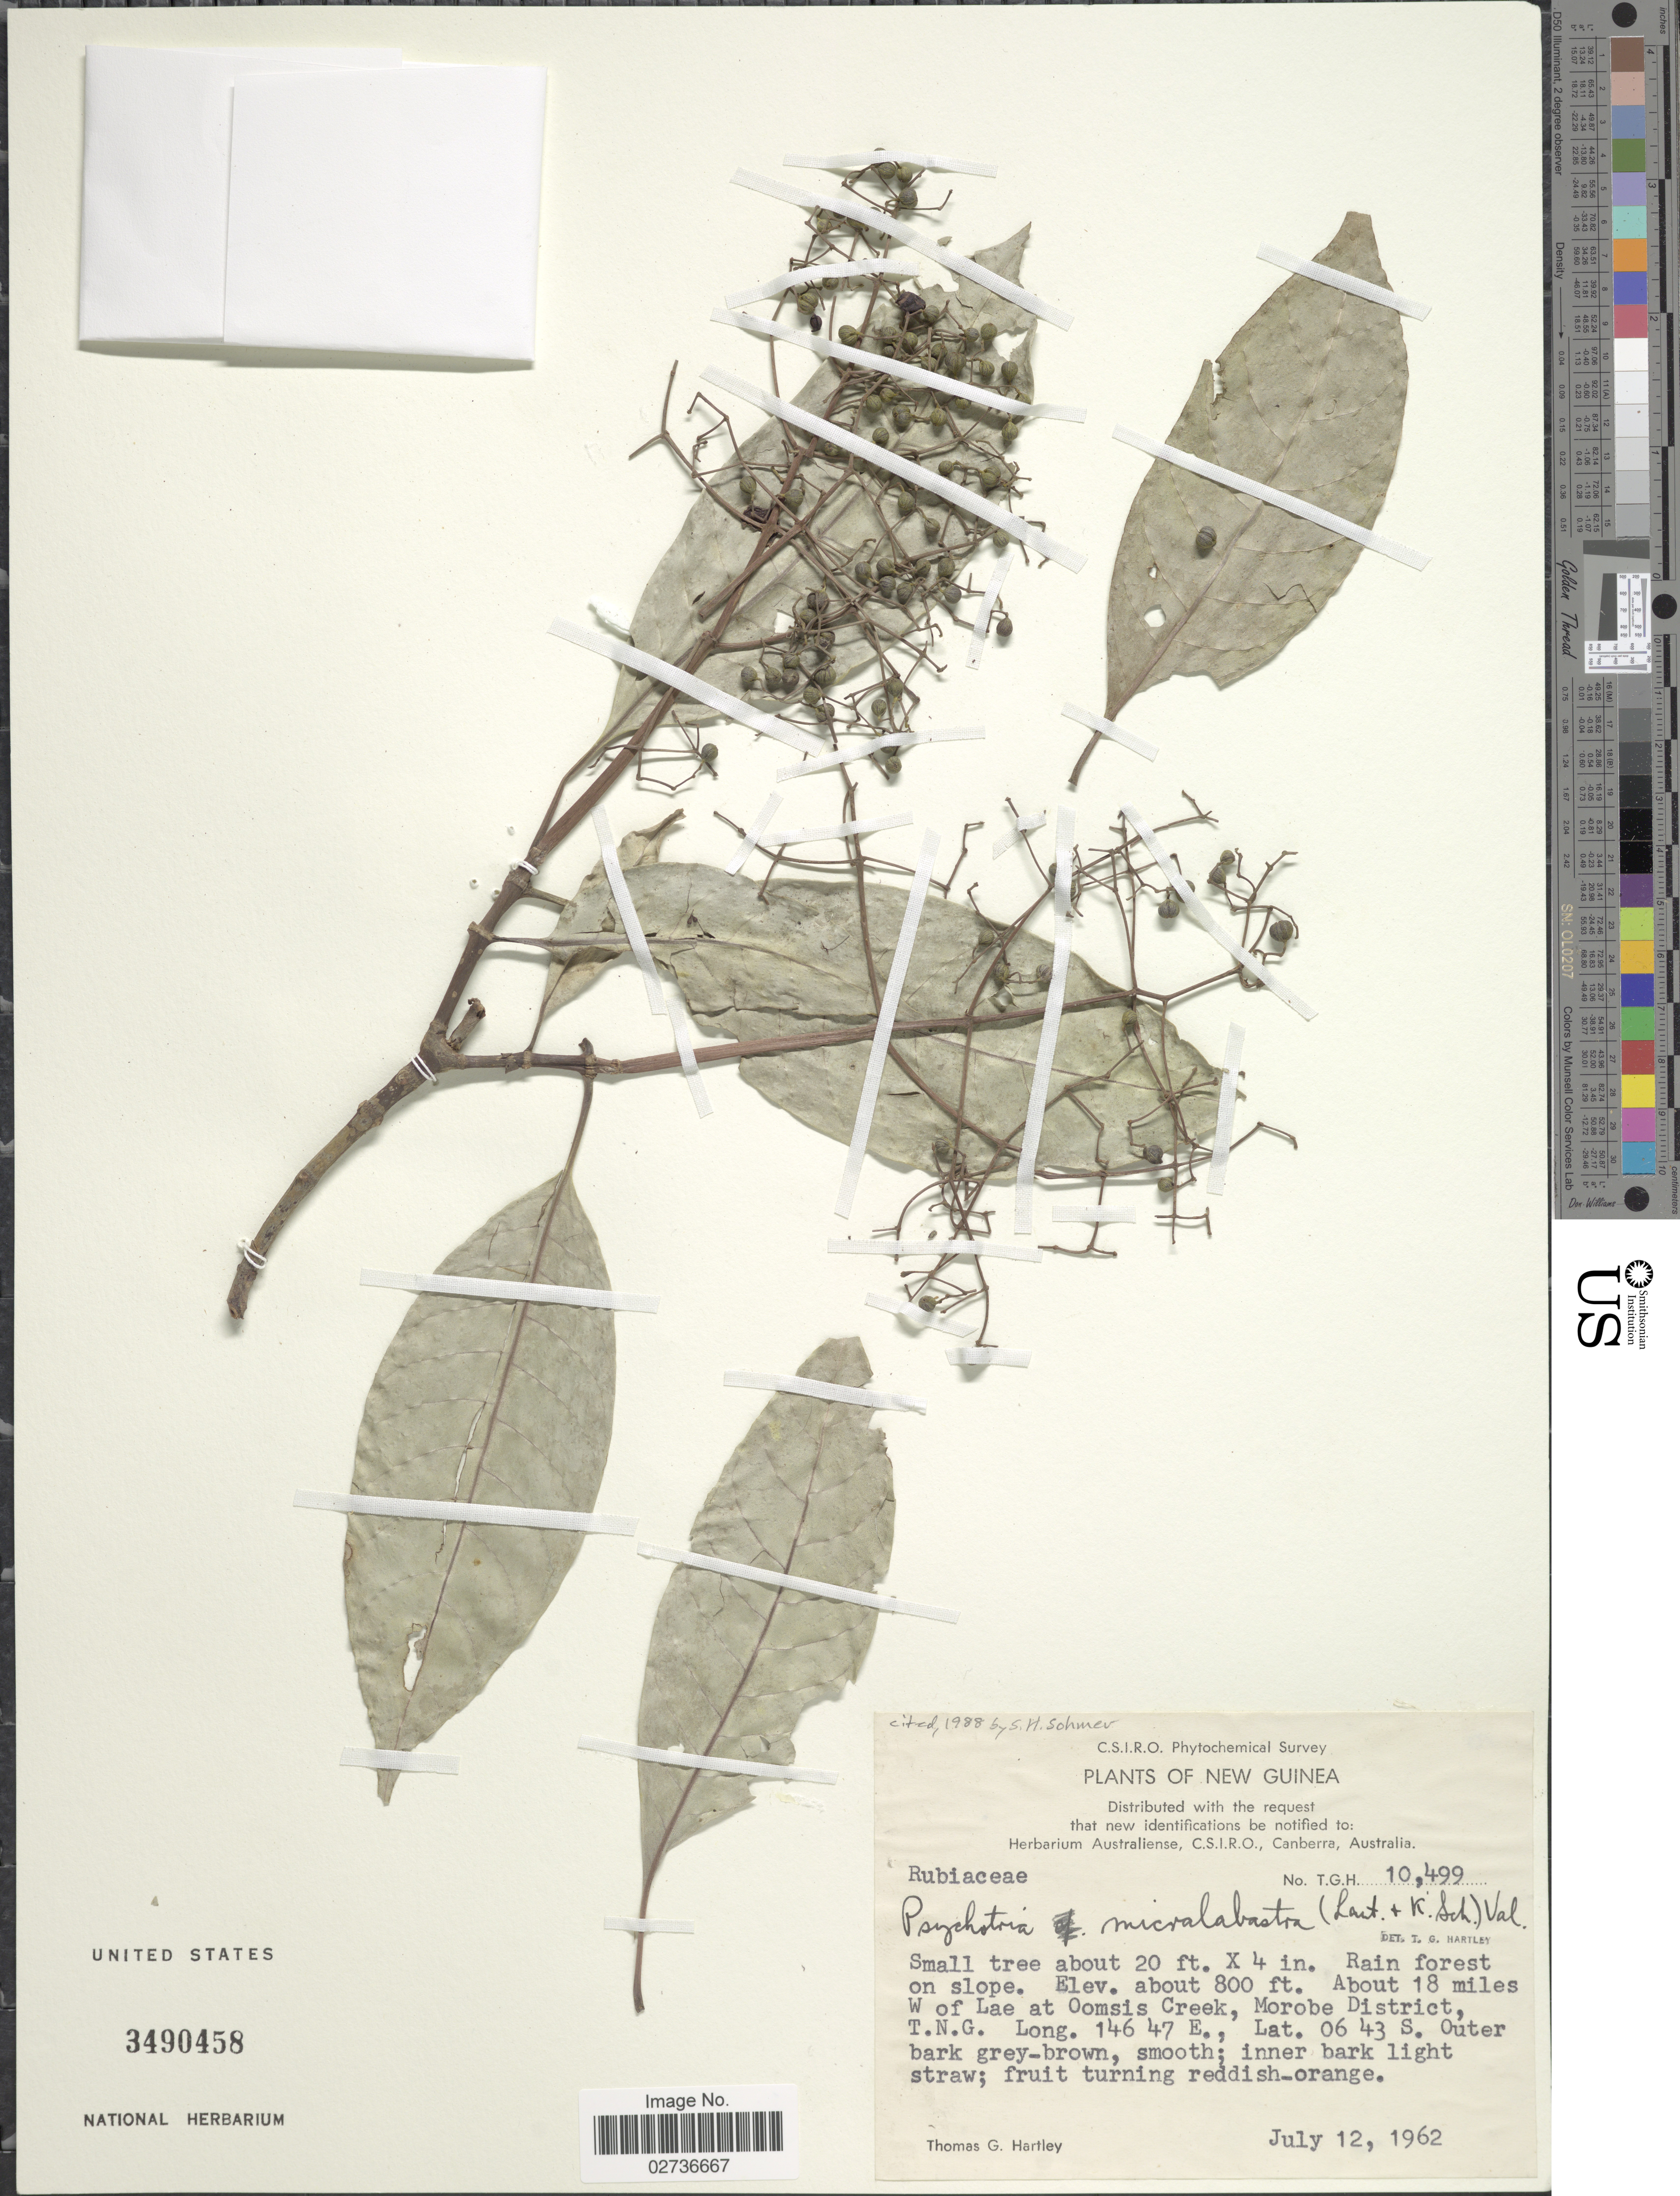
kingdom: Plantae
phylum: Tracheophyta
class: Magnoliopsida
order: Gentianales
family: Rubiaceae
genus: Psychotria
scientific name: Psychotria micralabastra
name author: (Lauterb. & K. Schum.) Valeton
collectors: T. G. Hartley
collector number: T.G.H. 10499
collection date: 1962-07-12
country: Papua New Guinea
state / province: Morobe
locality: New Guinea, Rain forest on slope, About 18 miles W of Lae at Oomsis Creek, Morobe District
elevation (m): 244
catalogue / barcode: US 3490458